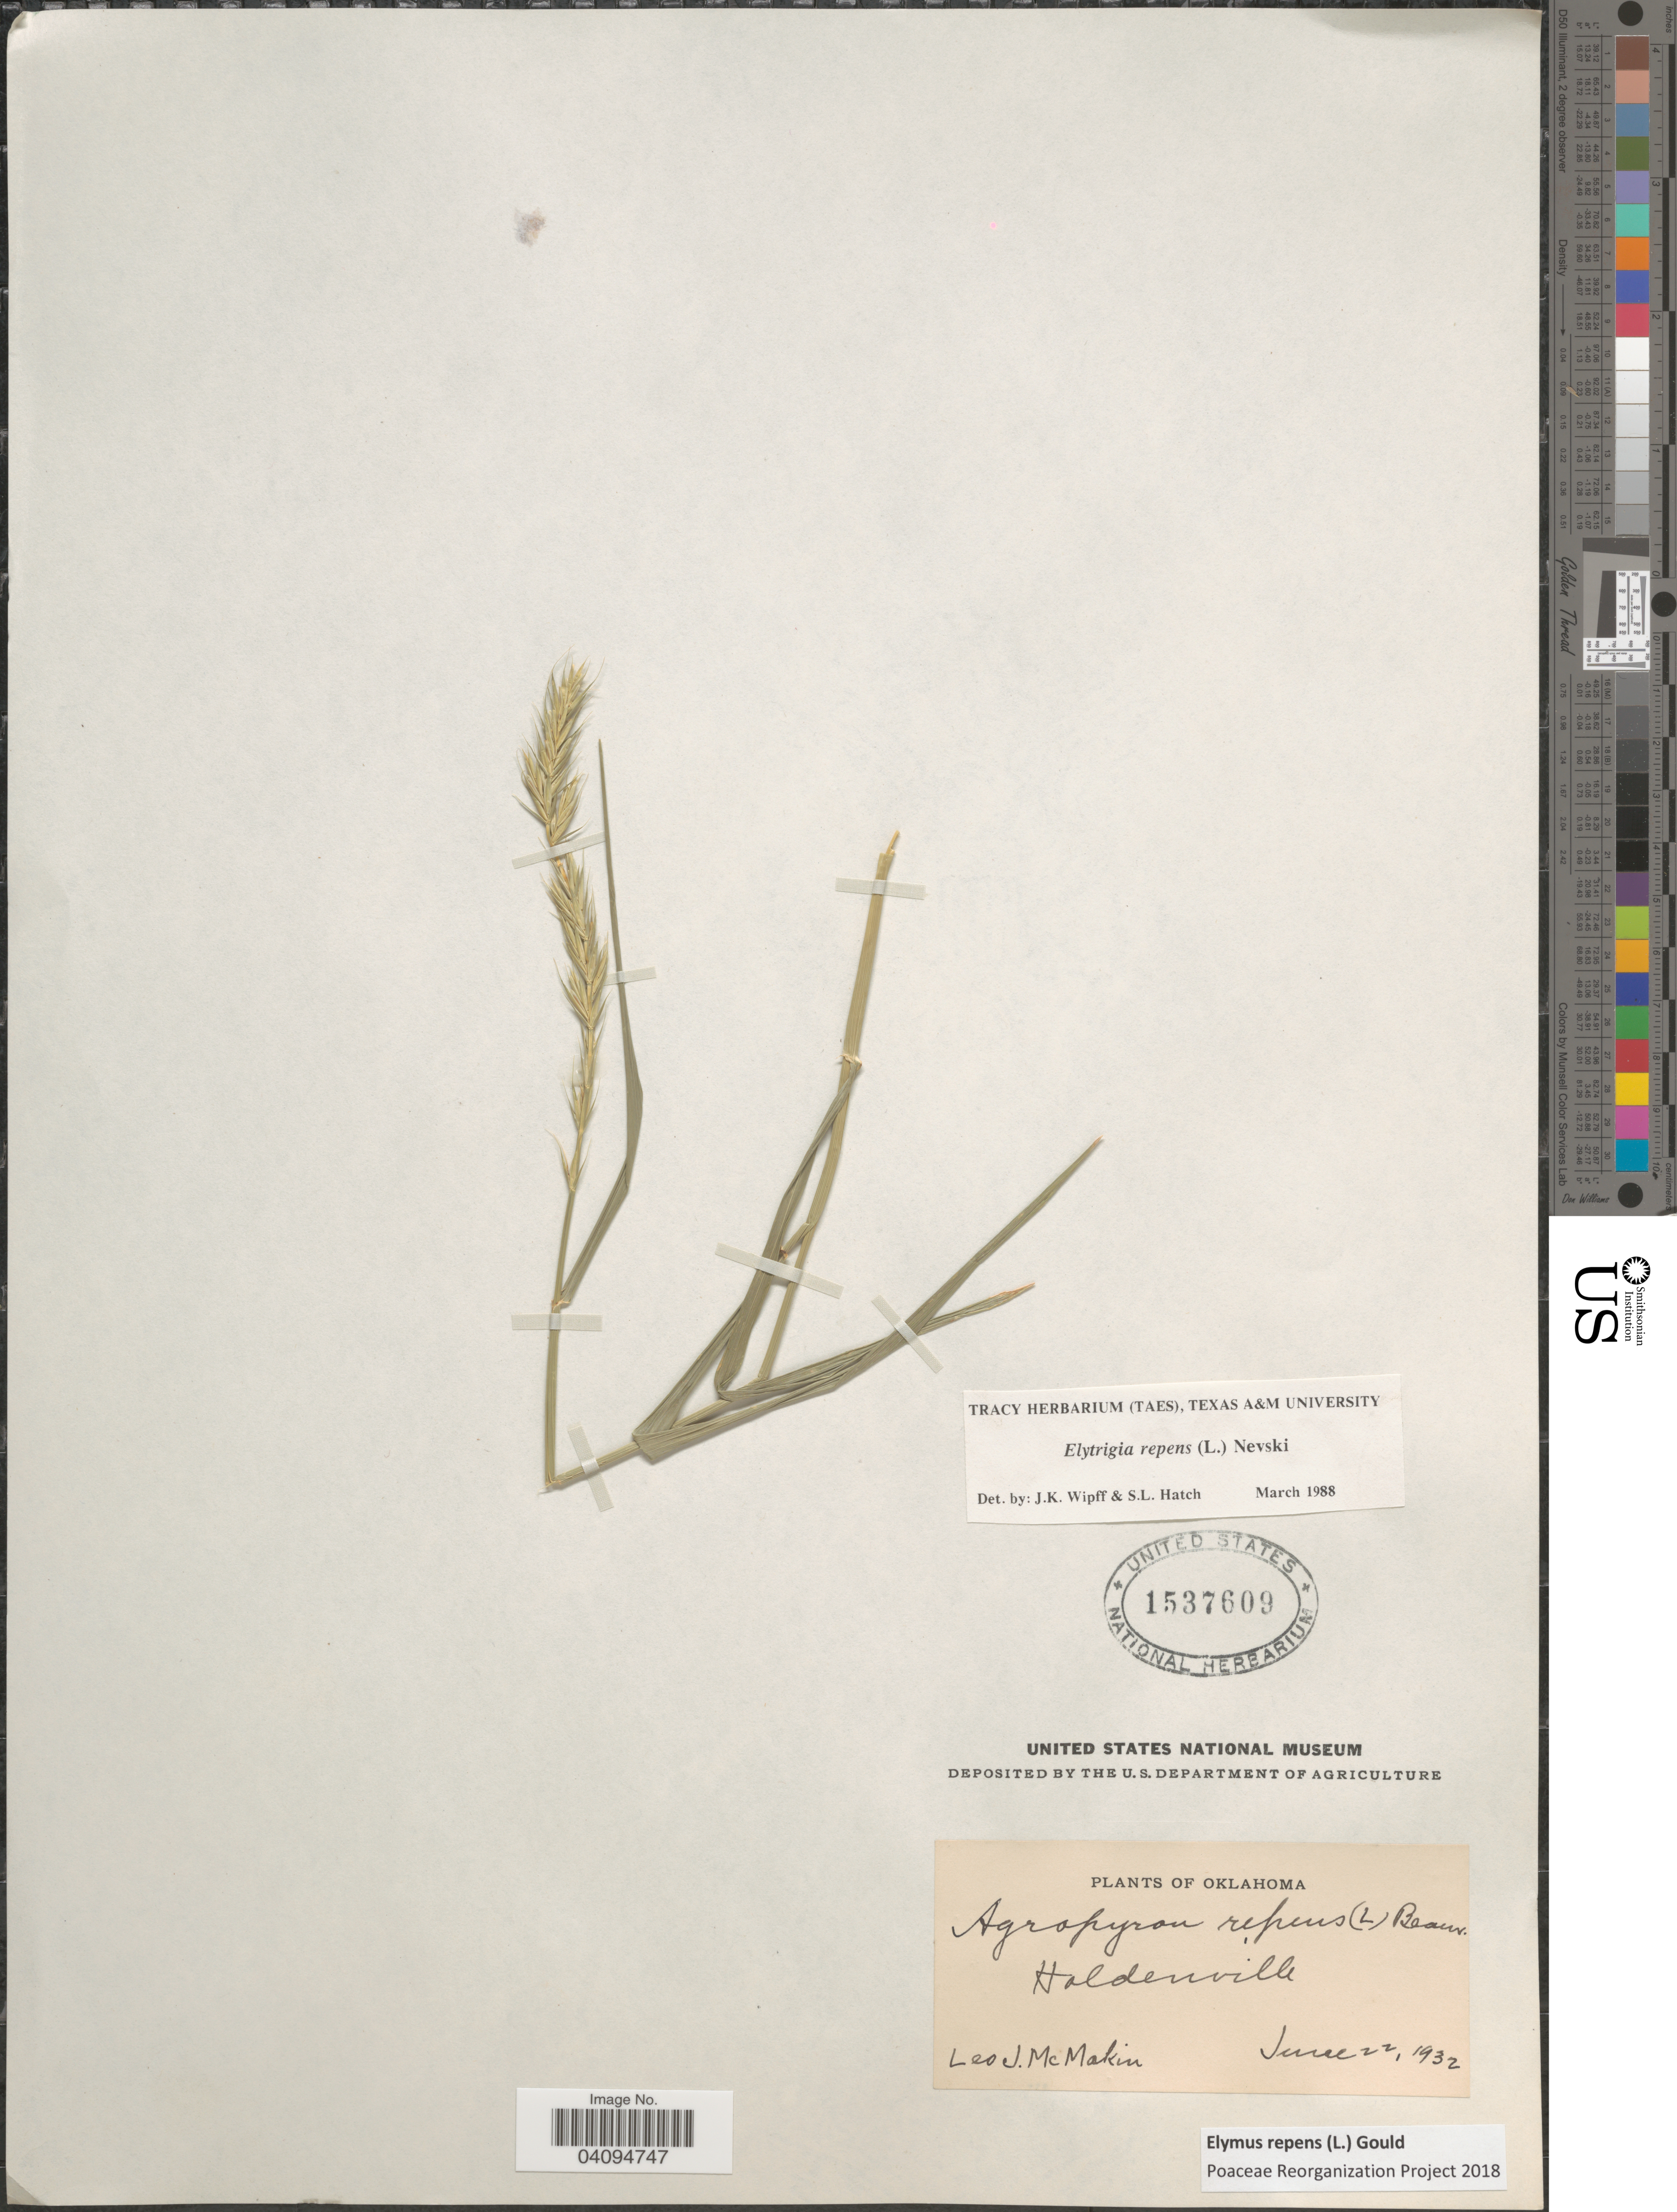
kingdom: Plantae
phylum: Tracheophyta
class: Liliopsida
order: Poales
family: Poaceae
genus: Elymus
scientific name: Elymus repens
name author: (L.) Gould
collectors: L. McMakin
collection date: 1932-06-22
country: United States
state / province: Oklahoma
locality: Haldenville.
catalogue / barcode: US 1537609